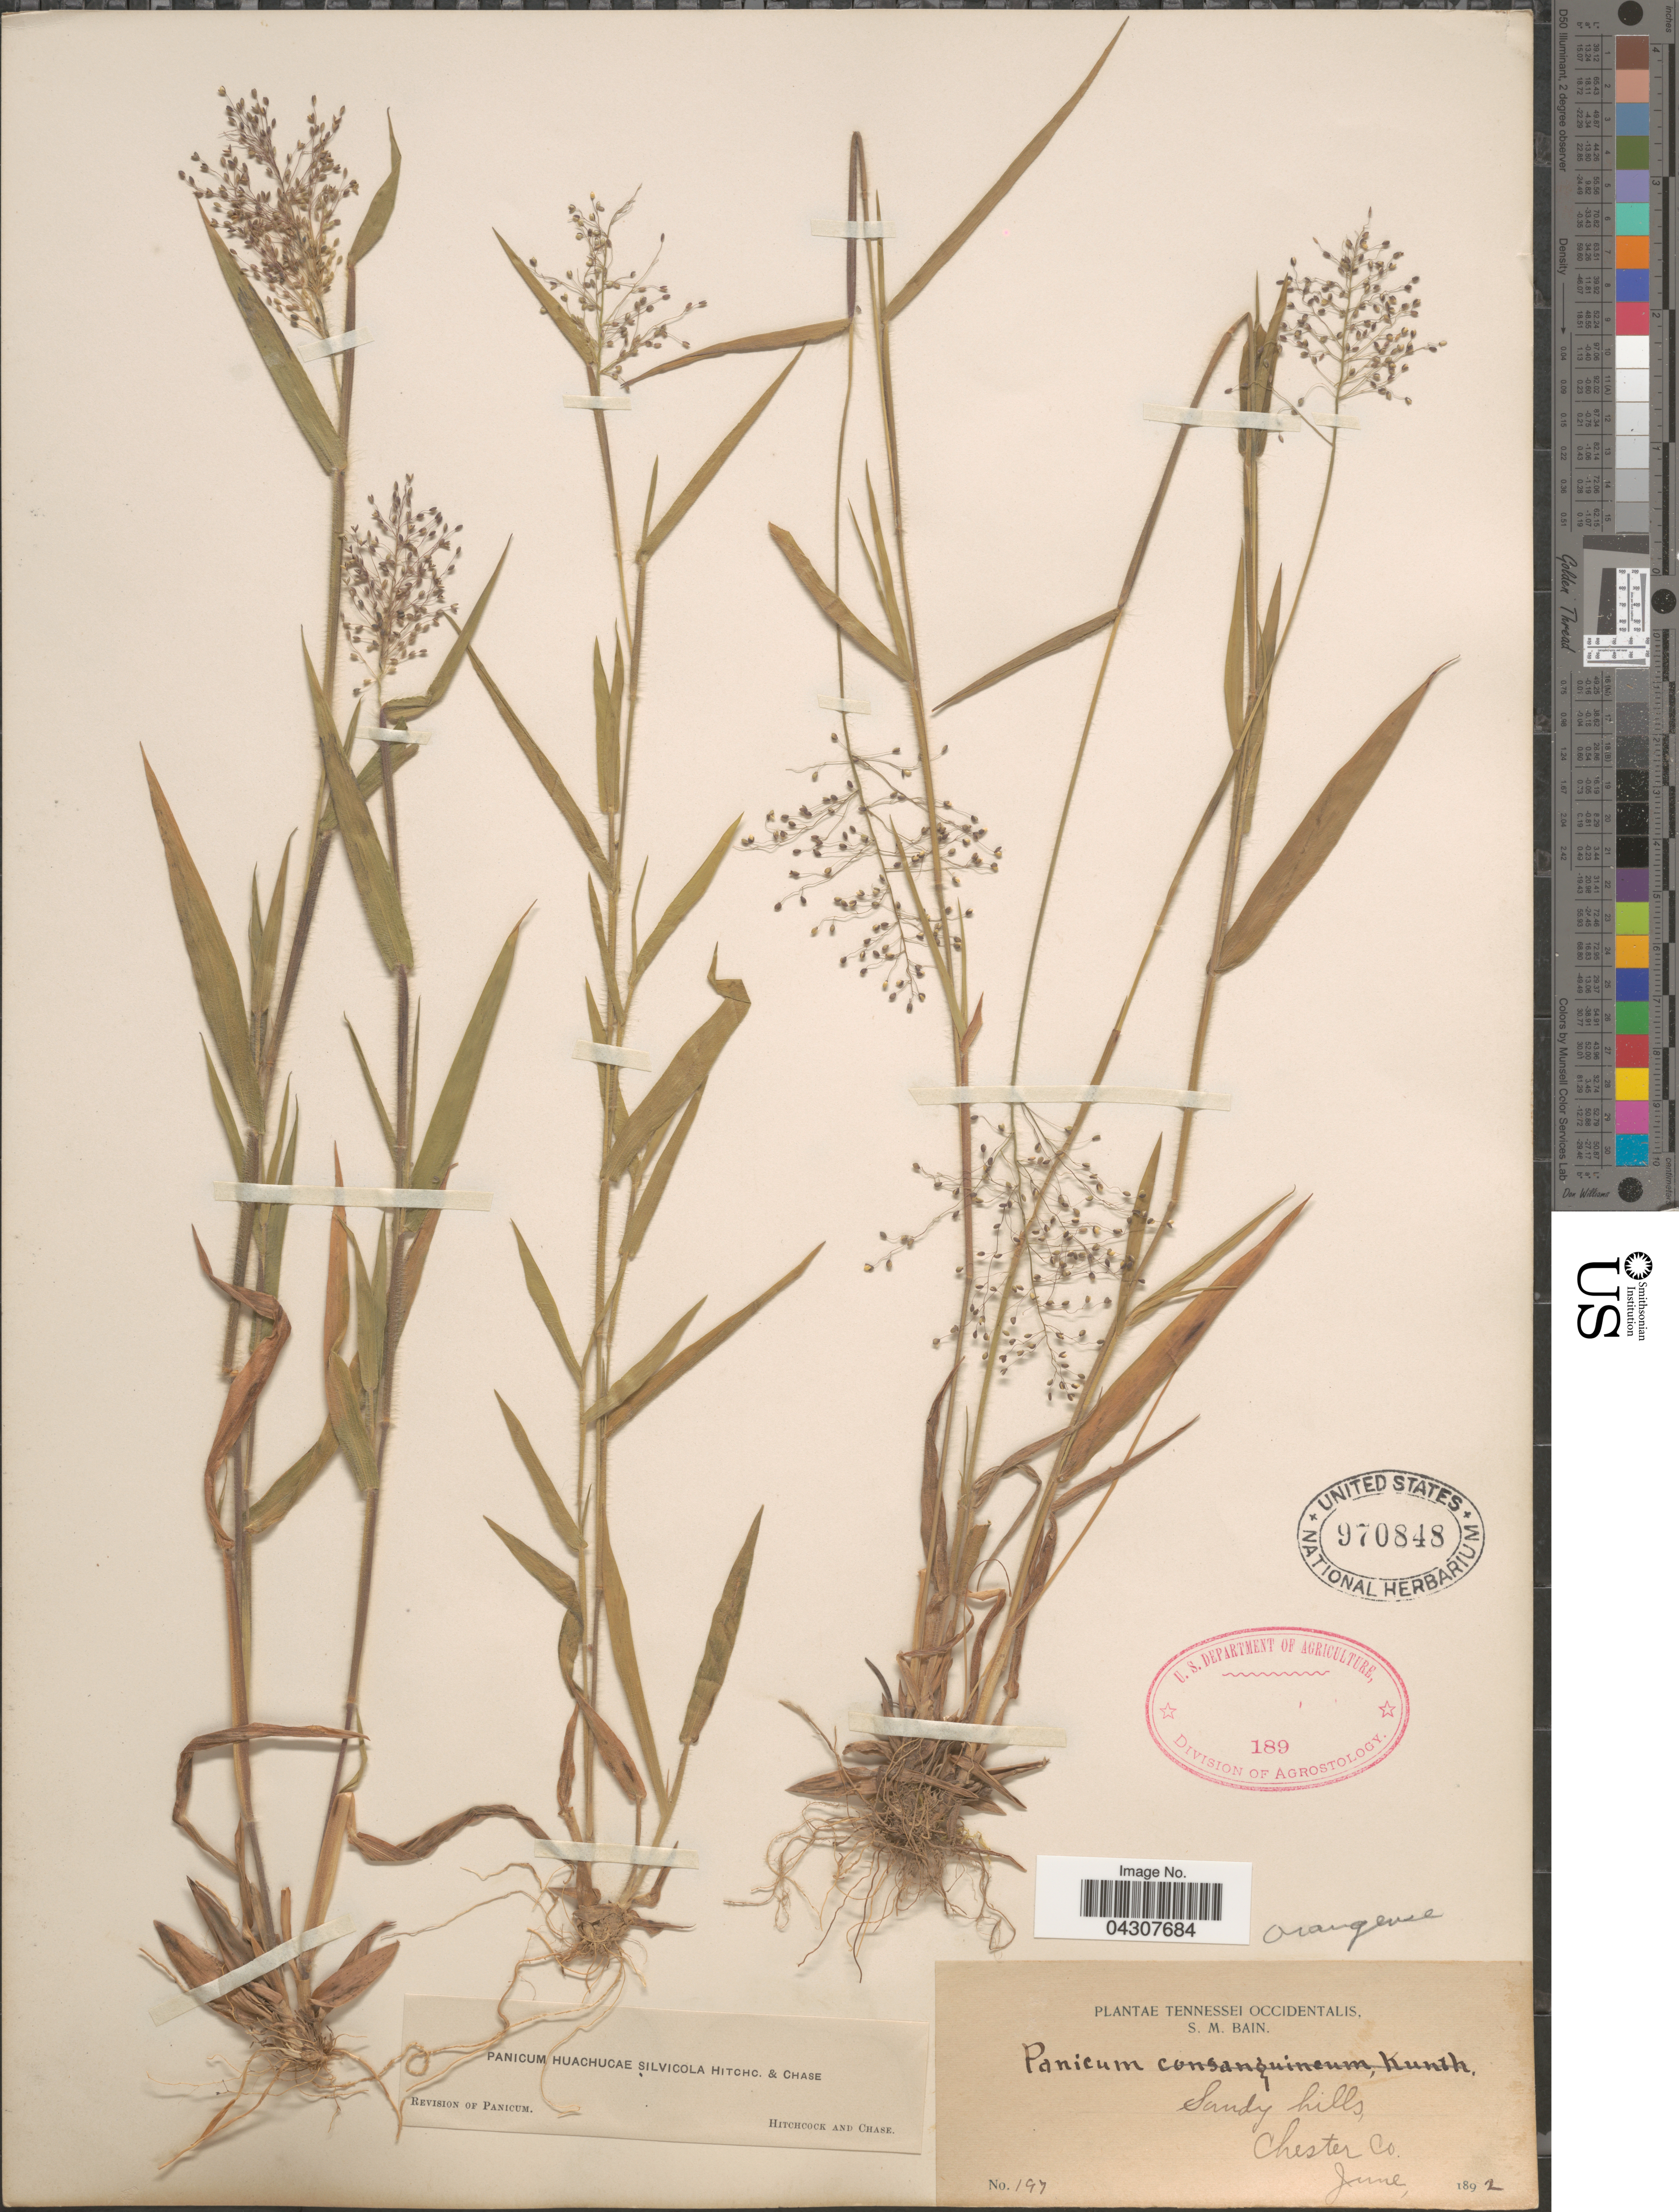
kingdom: Plantae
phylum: Tracheophyta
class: Liliopsida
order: Poales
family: Poaceae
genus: Dichanthelium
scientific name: Dichanthelium acuminatum var. acuminatum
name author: (Sw.) Gould & C.A. Clark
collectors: S. M. Bain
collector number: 197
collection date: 1892-06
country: United States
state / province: Tennessee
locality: Tennessei Occidentalis. Sandy hills, Chester Co.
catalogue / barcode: US 970848